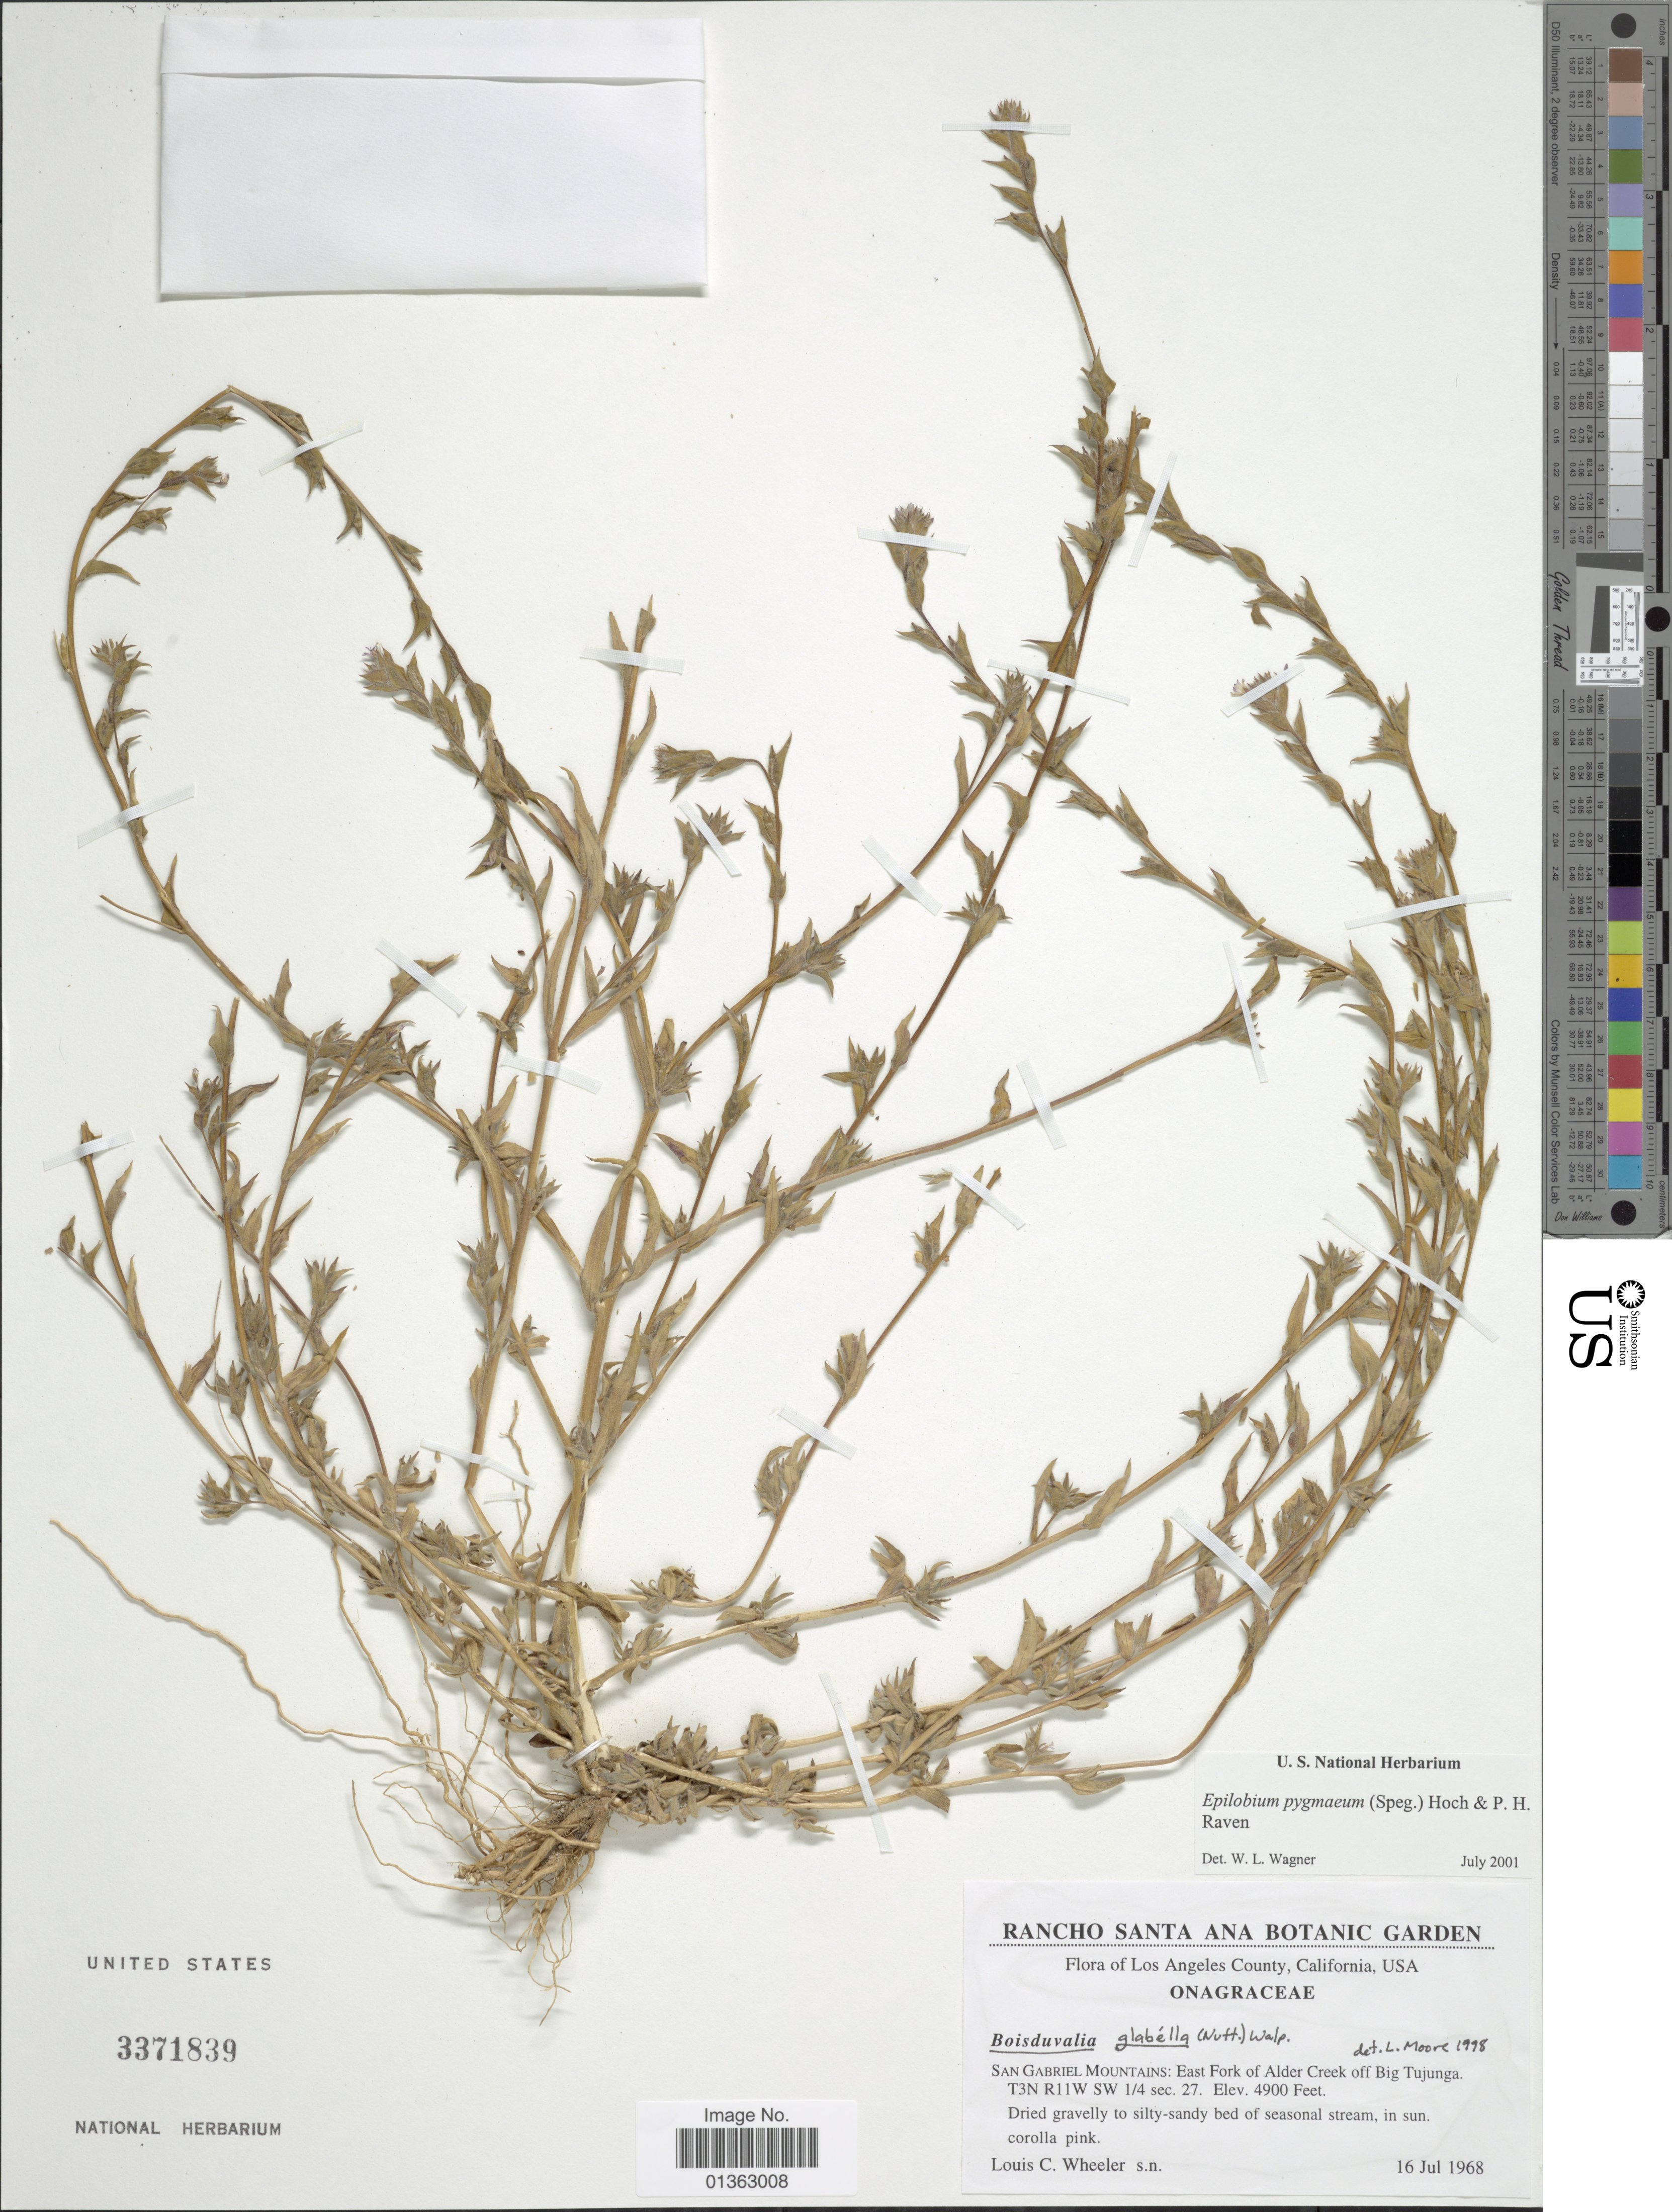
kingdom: Plantae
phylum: Tracheophyta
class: Magnoliopsida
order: Myrtales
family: Onagraceae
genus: Epilobium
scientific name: Epilobium campestre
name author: (Jeps.) Hoch & W.L. Wagner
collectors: L. C. Wheeler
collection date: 1968-07-16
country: United States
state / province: California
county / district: Los Angeles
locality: Los Angeles County. San Gabriel Mountains: East Fork of Alder Creek off Big Tujunga.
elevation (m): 1494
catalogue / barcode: US 3371839